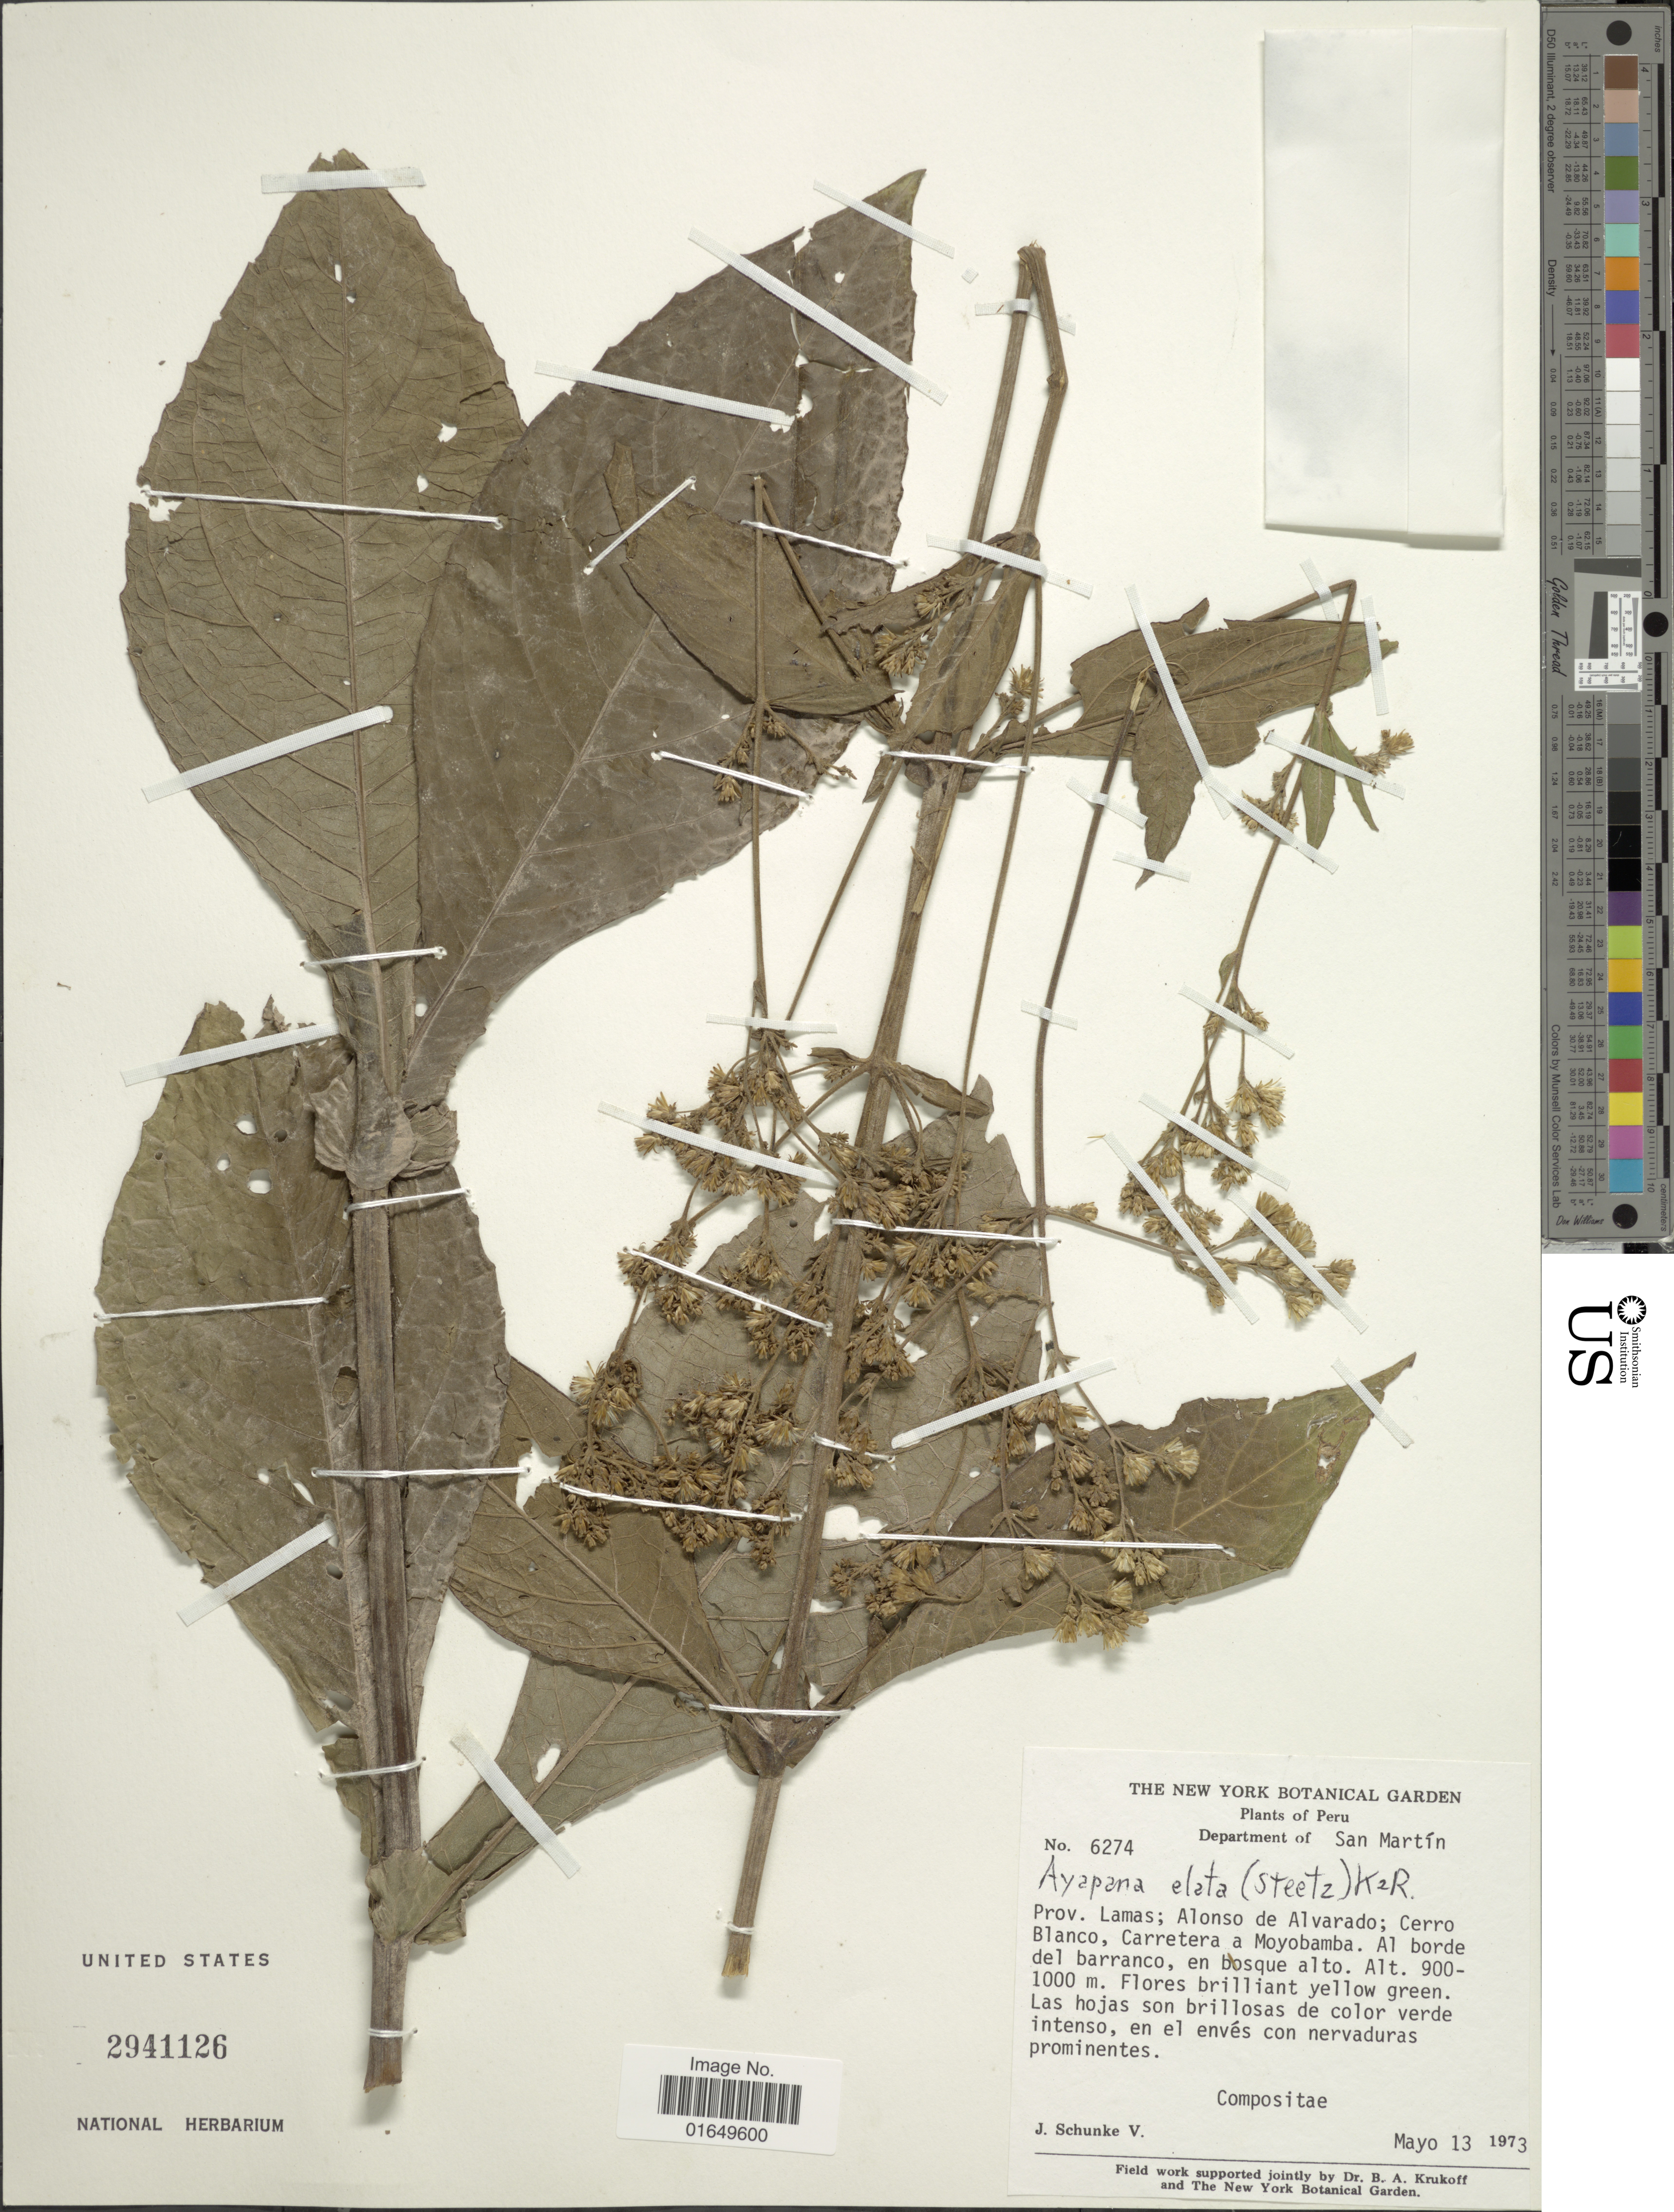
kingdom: Plantae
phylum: Tracheophyta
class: Magnoliopsida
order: Asterales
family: Asteraceae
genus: Ayapana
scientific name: Ayapana elata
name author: (Steetz) R.M. King & H. Rob.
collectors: J. Schunke Vigo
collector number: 6274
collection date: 1973-05-13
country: Peru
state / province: San Martín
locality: Prov. Lamas; Alonso de Alvarado; Cerro Blanco, Carretera a Moyobamba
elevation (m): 900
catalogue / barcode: US 2941126